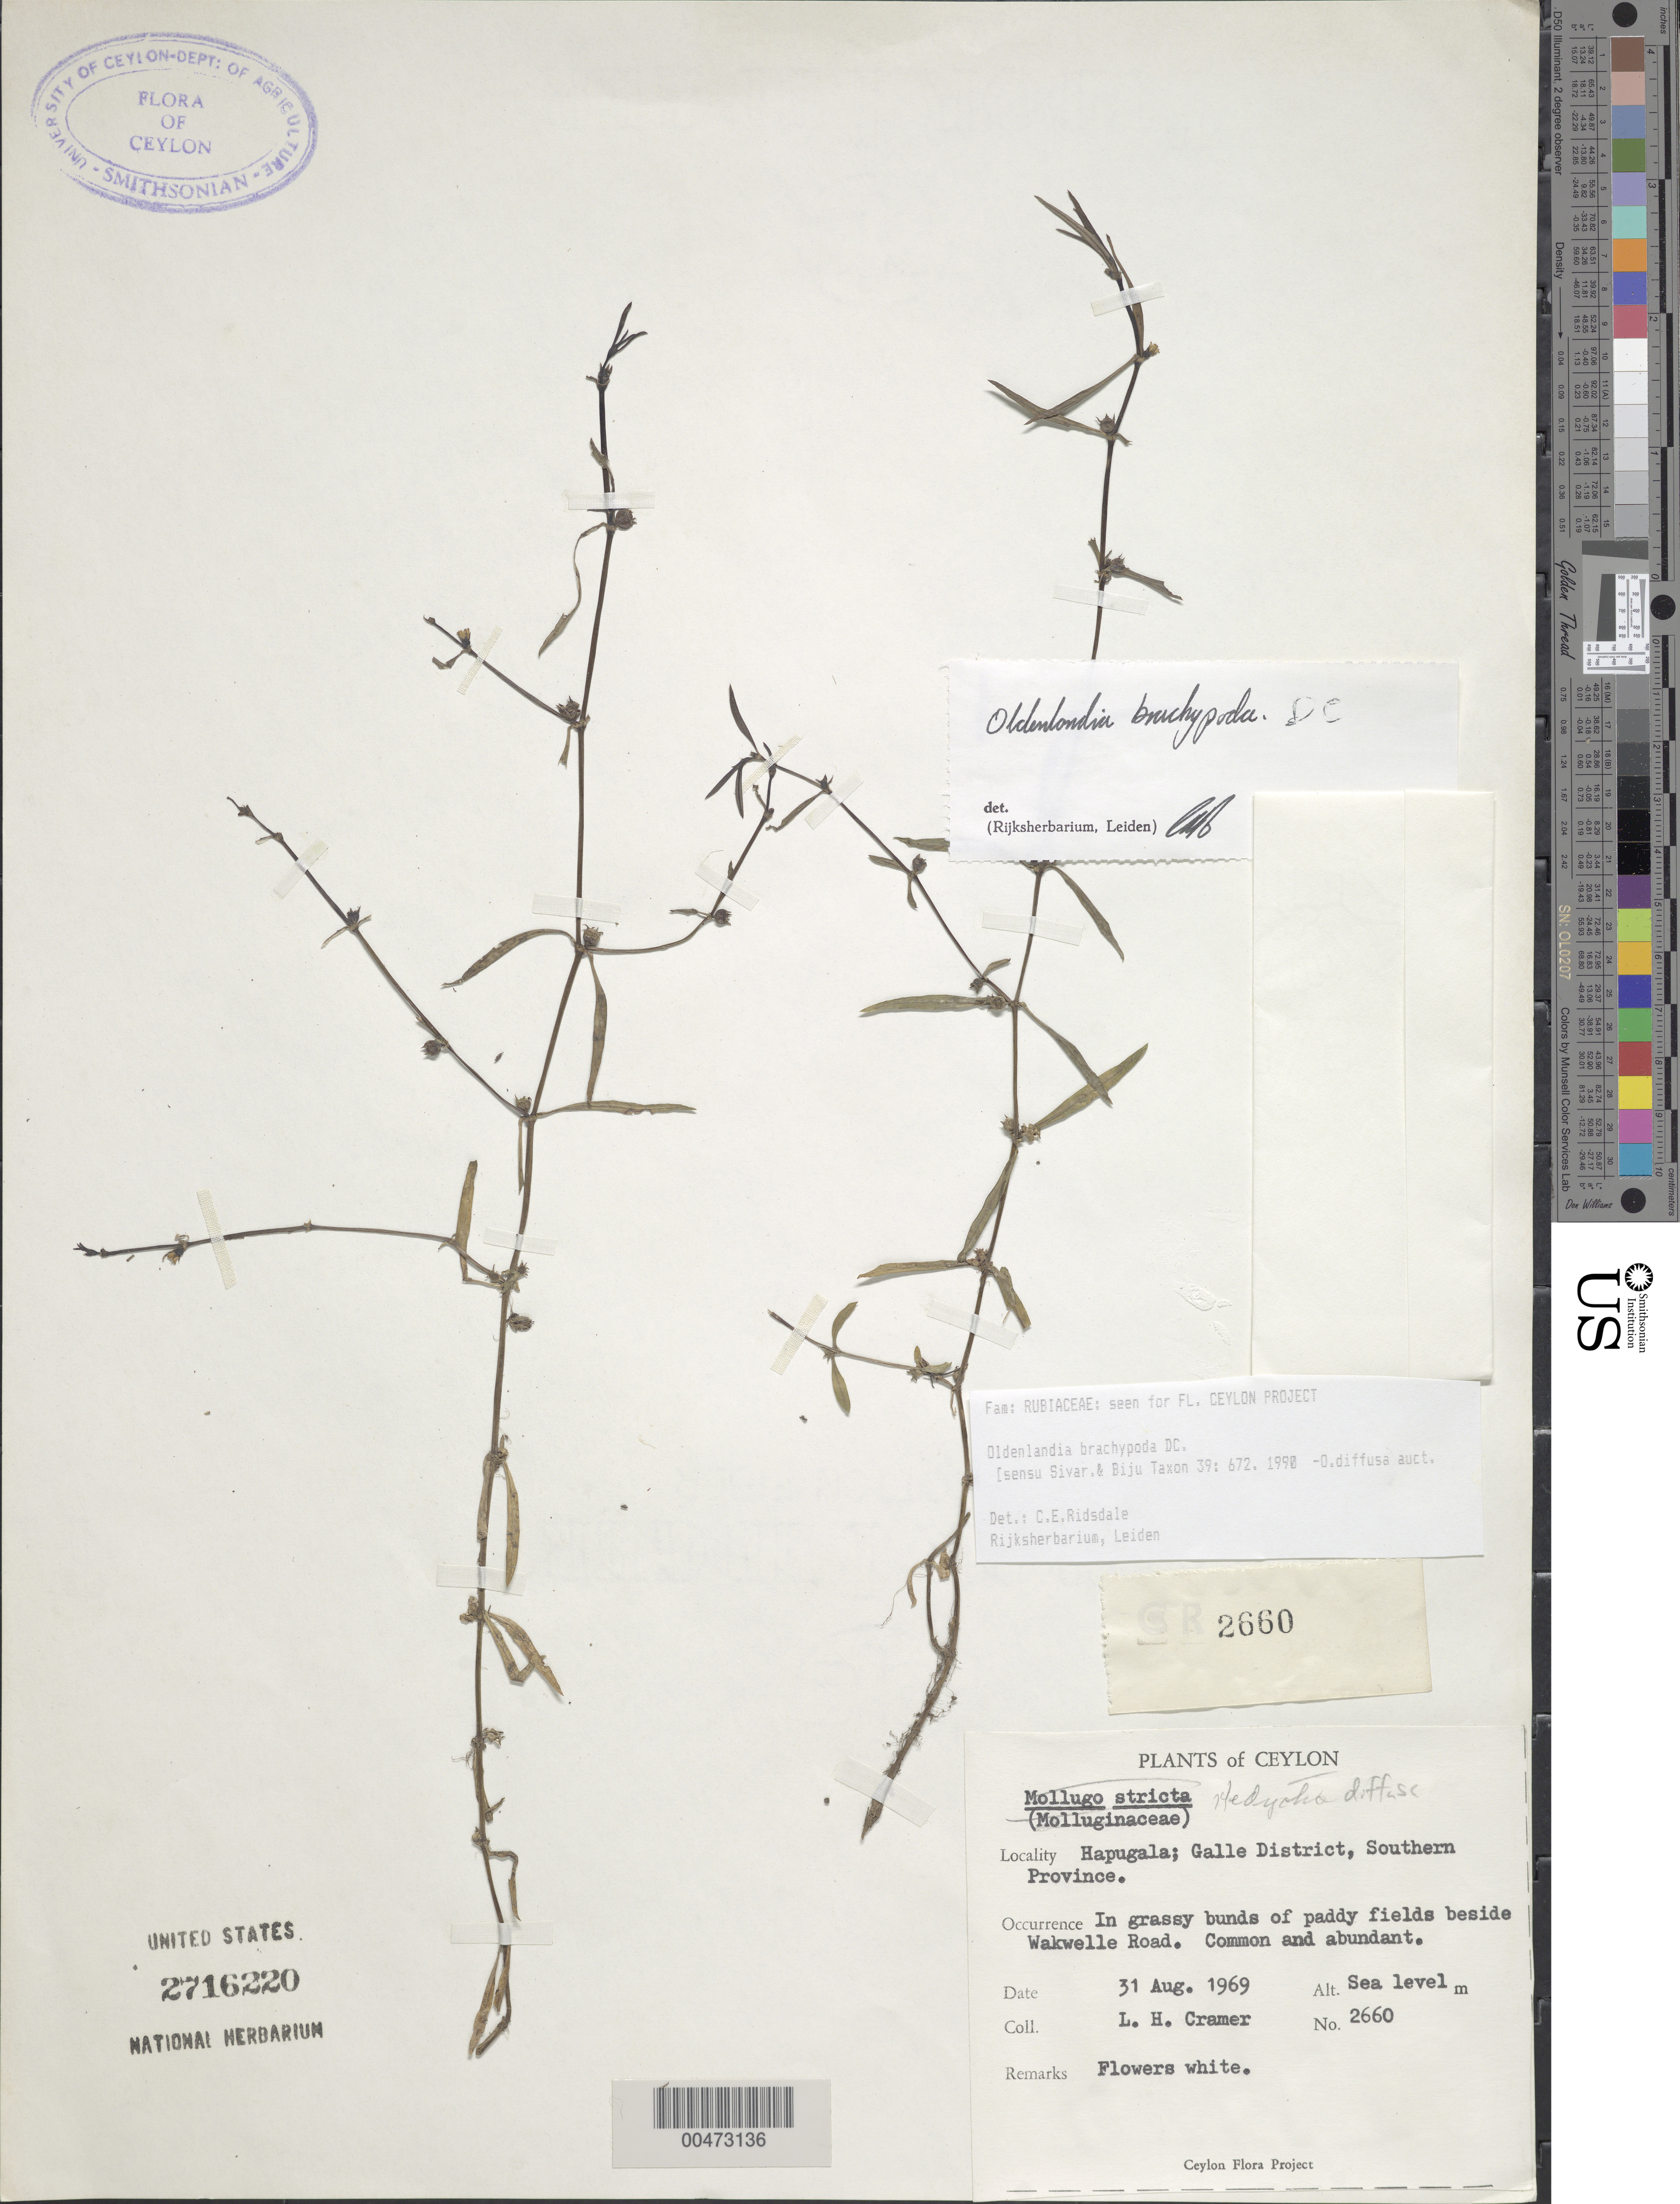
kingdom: Plantae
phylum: Tracheophyta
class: Magnoliopsida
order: Gentianales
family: Rubiaceae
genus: Oldenlandia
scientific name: Oldenlandia brachypoda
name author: DC.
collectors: L. H. Cramer & N. Balakrishnan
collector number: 2660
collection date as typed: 31 Aug 1969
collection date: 1969-08-31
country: Sri Lanka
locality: Marawila, Chilaw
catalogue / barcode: US 2716220